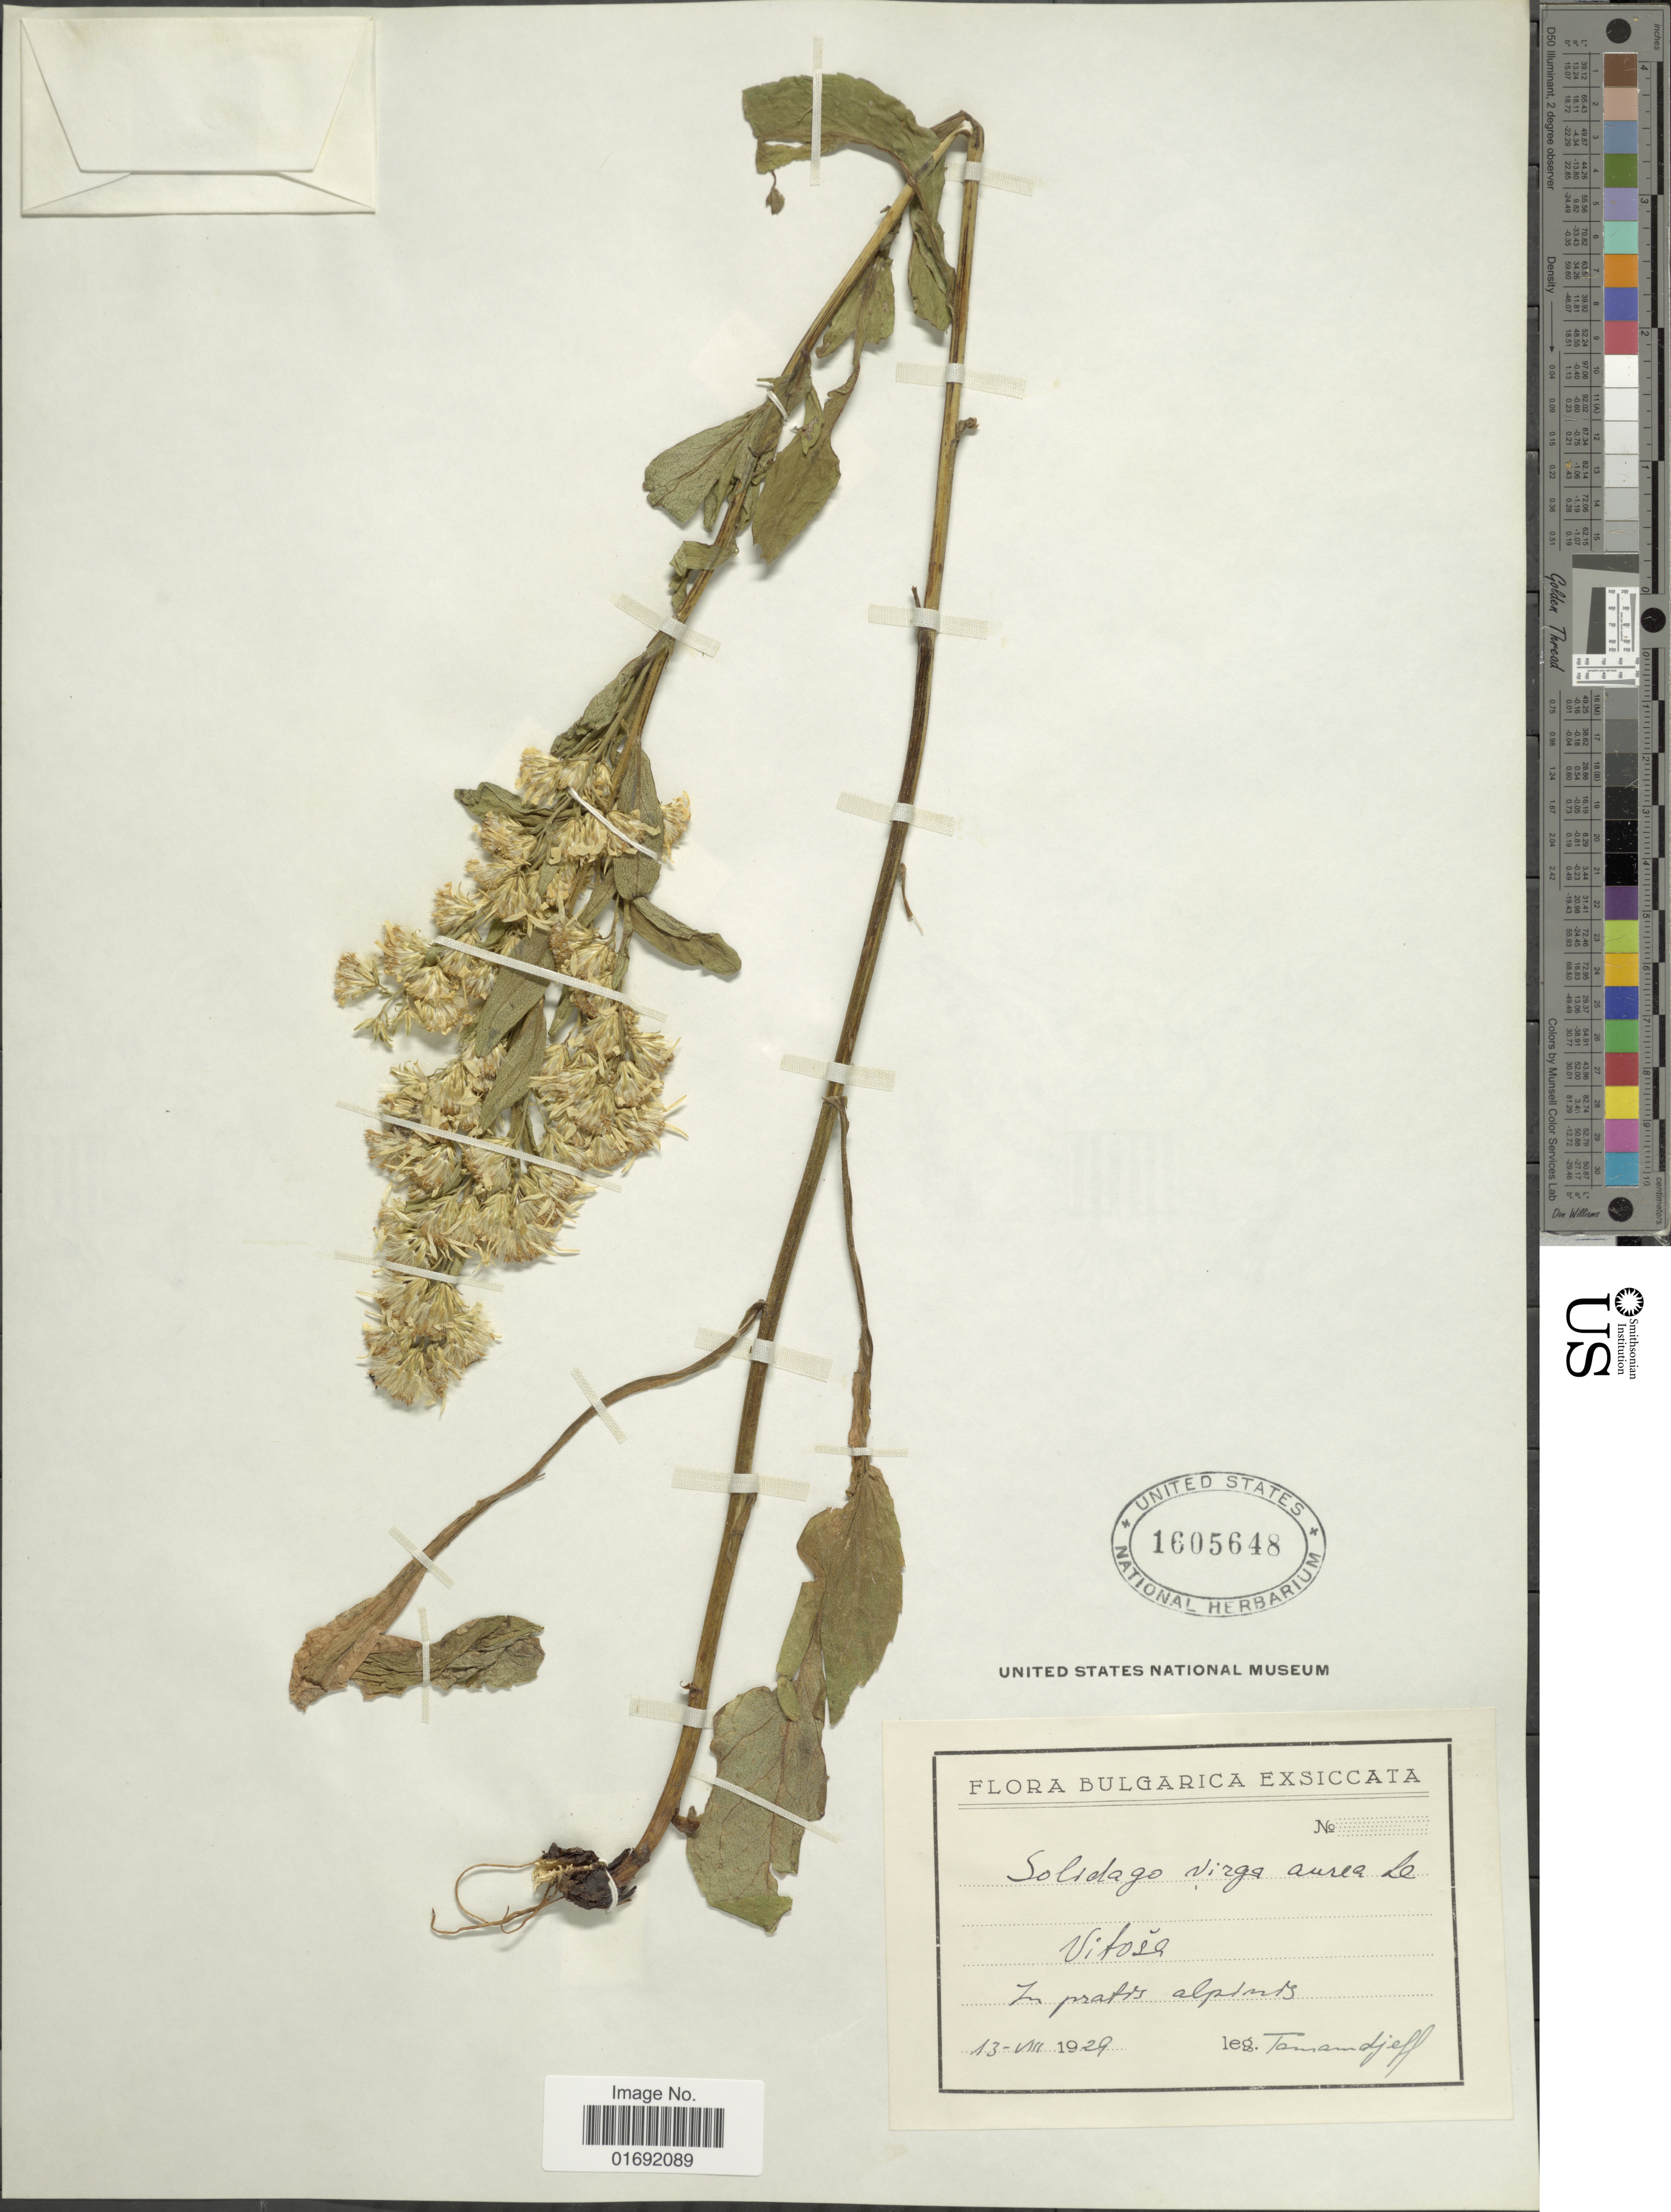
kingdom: Plantae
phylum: Tracheophyta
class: Magnoliopsida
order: Asterales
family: Asteraceae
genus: Solidago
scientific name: Solidago virgaurea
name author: L.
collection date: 1929-08-13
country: Bulgaria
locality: Vitosa [unsure placement]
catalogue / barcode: US 1605648